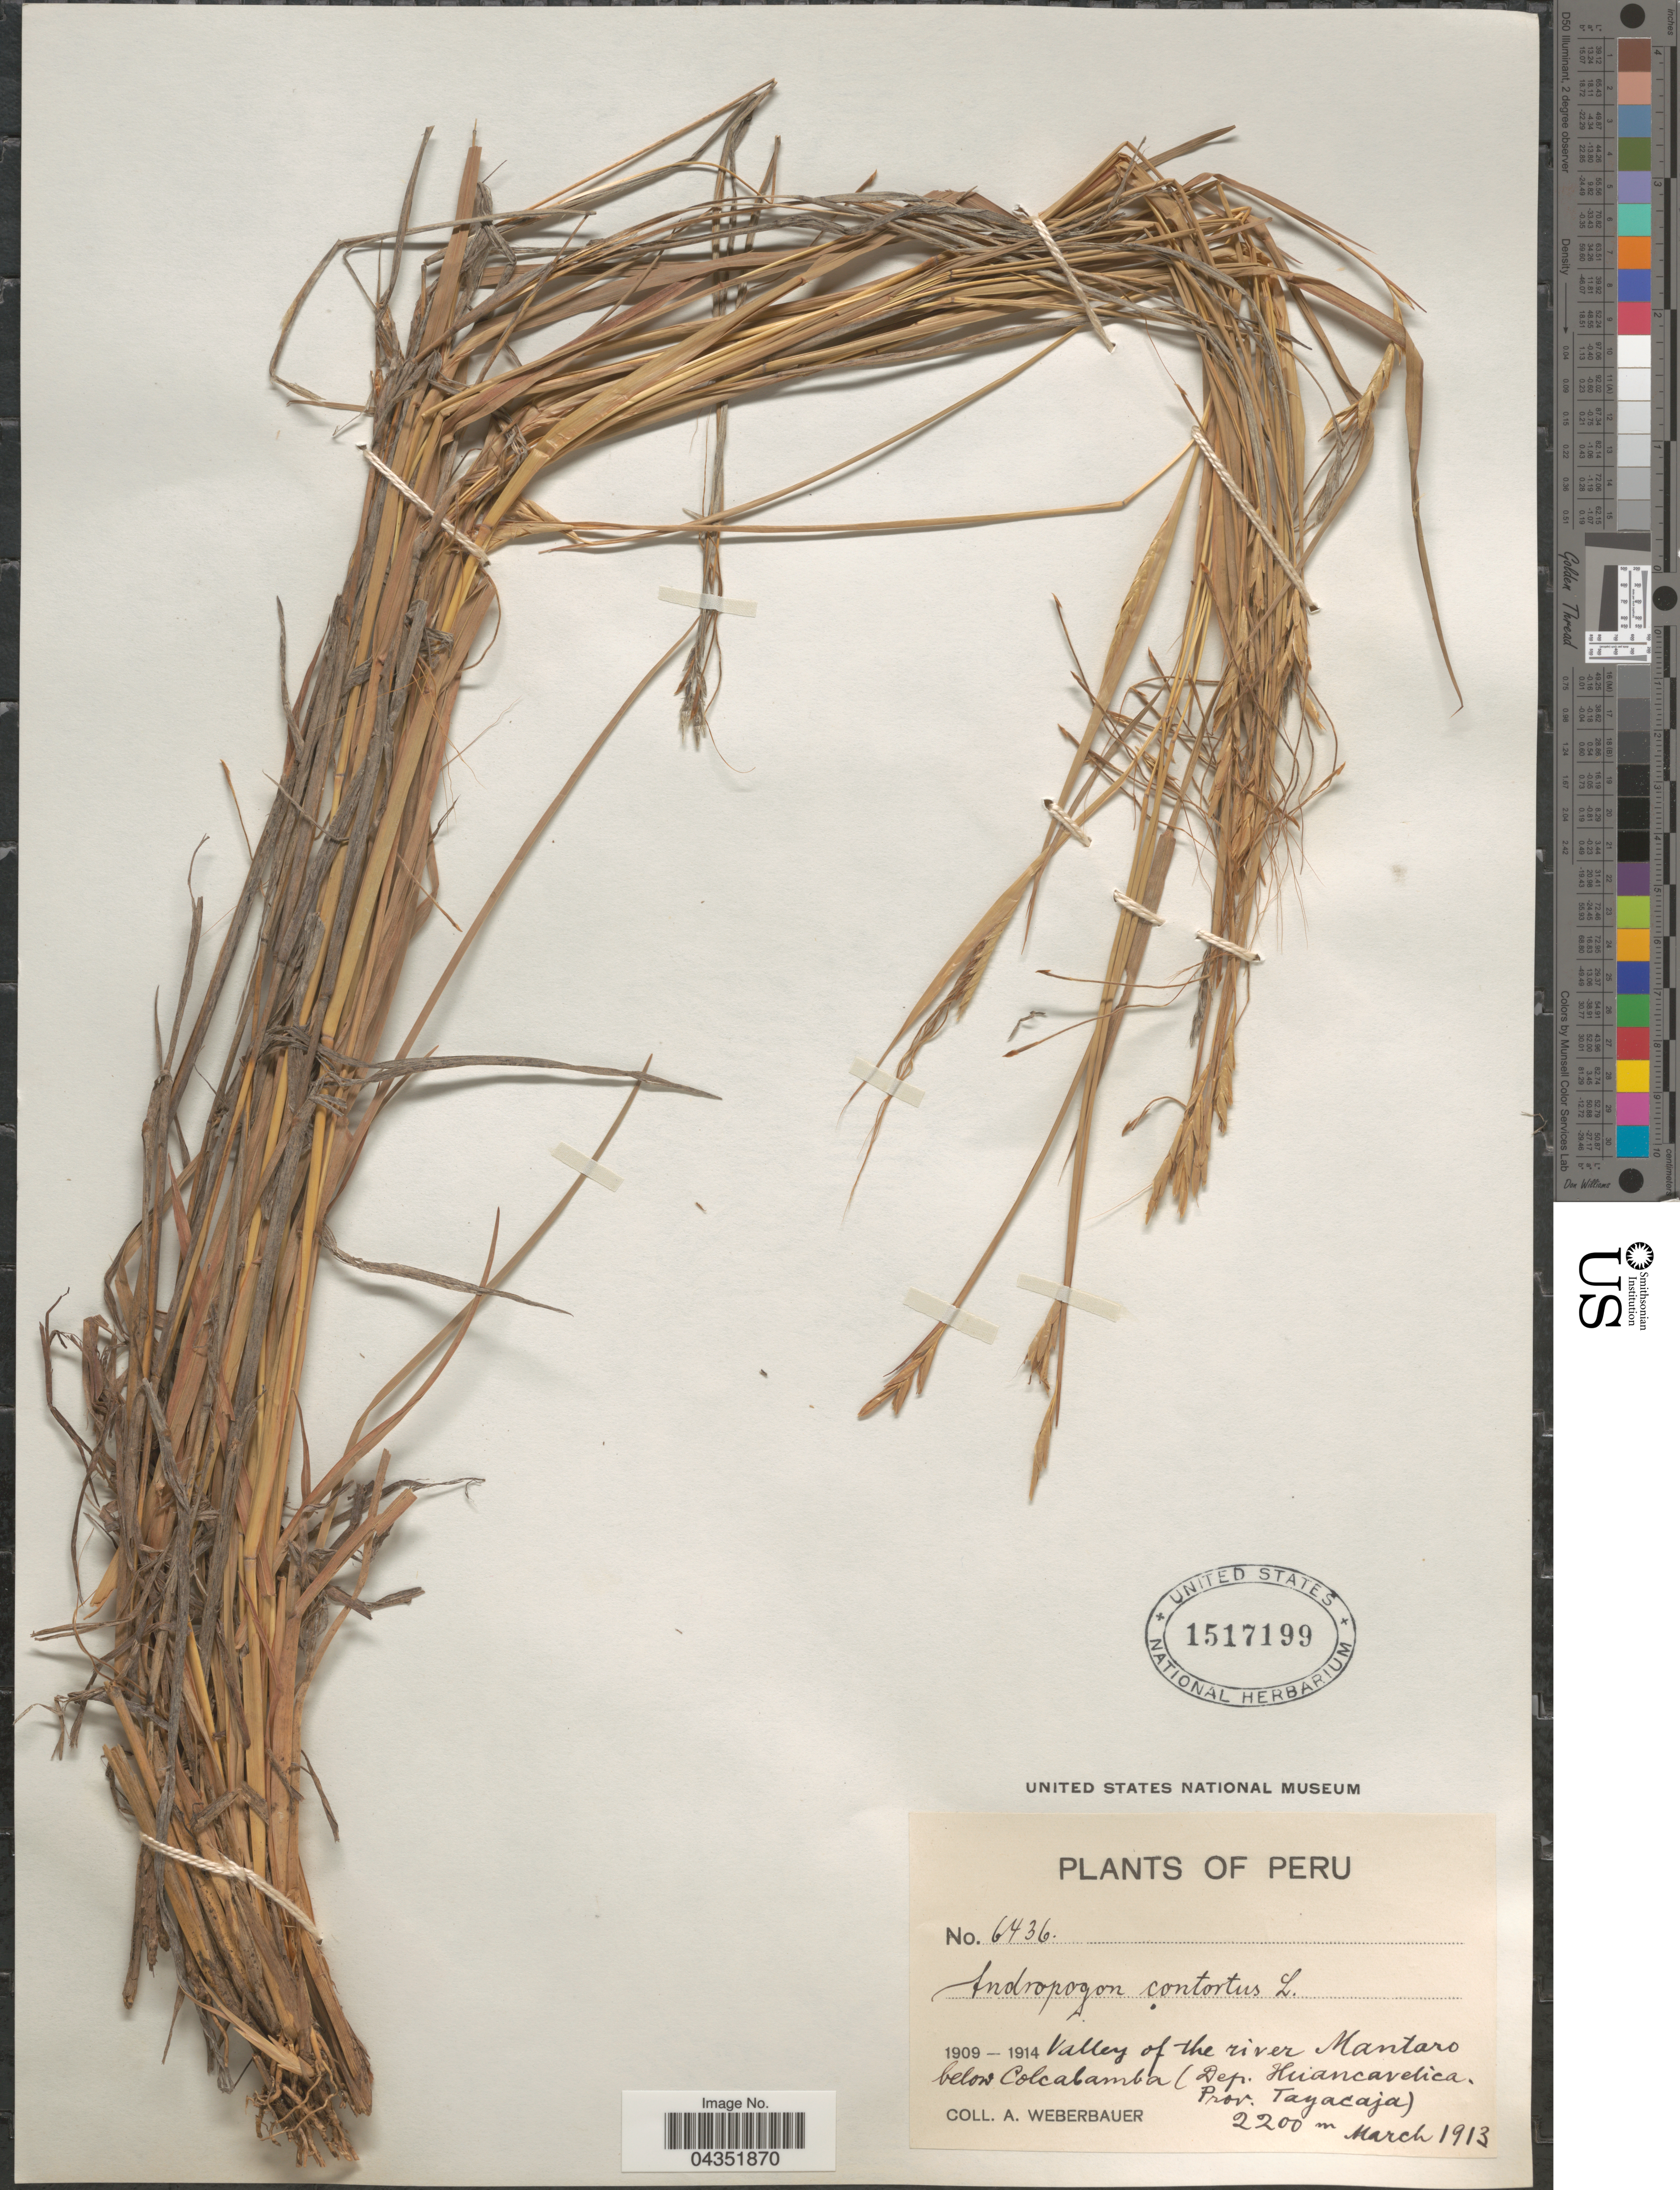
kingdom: Plantae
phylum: Tracheophyta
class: Liliopsida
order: Poales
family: Poaceae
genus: Heteropogon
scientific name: Heteropogon contortus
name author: (L.) P. Beauv. ex Roem. & Schult.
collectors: A. Weberbauer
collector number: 6436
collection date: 1913-03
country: Peru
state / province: Huancavelica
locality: Valley of the river Mantaro below Colcabamba (Dep. Huancavelica, Prov. Tayacaja).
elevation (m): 2200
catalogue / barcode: US 1517199